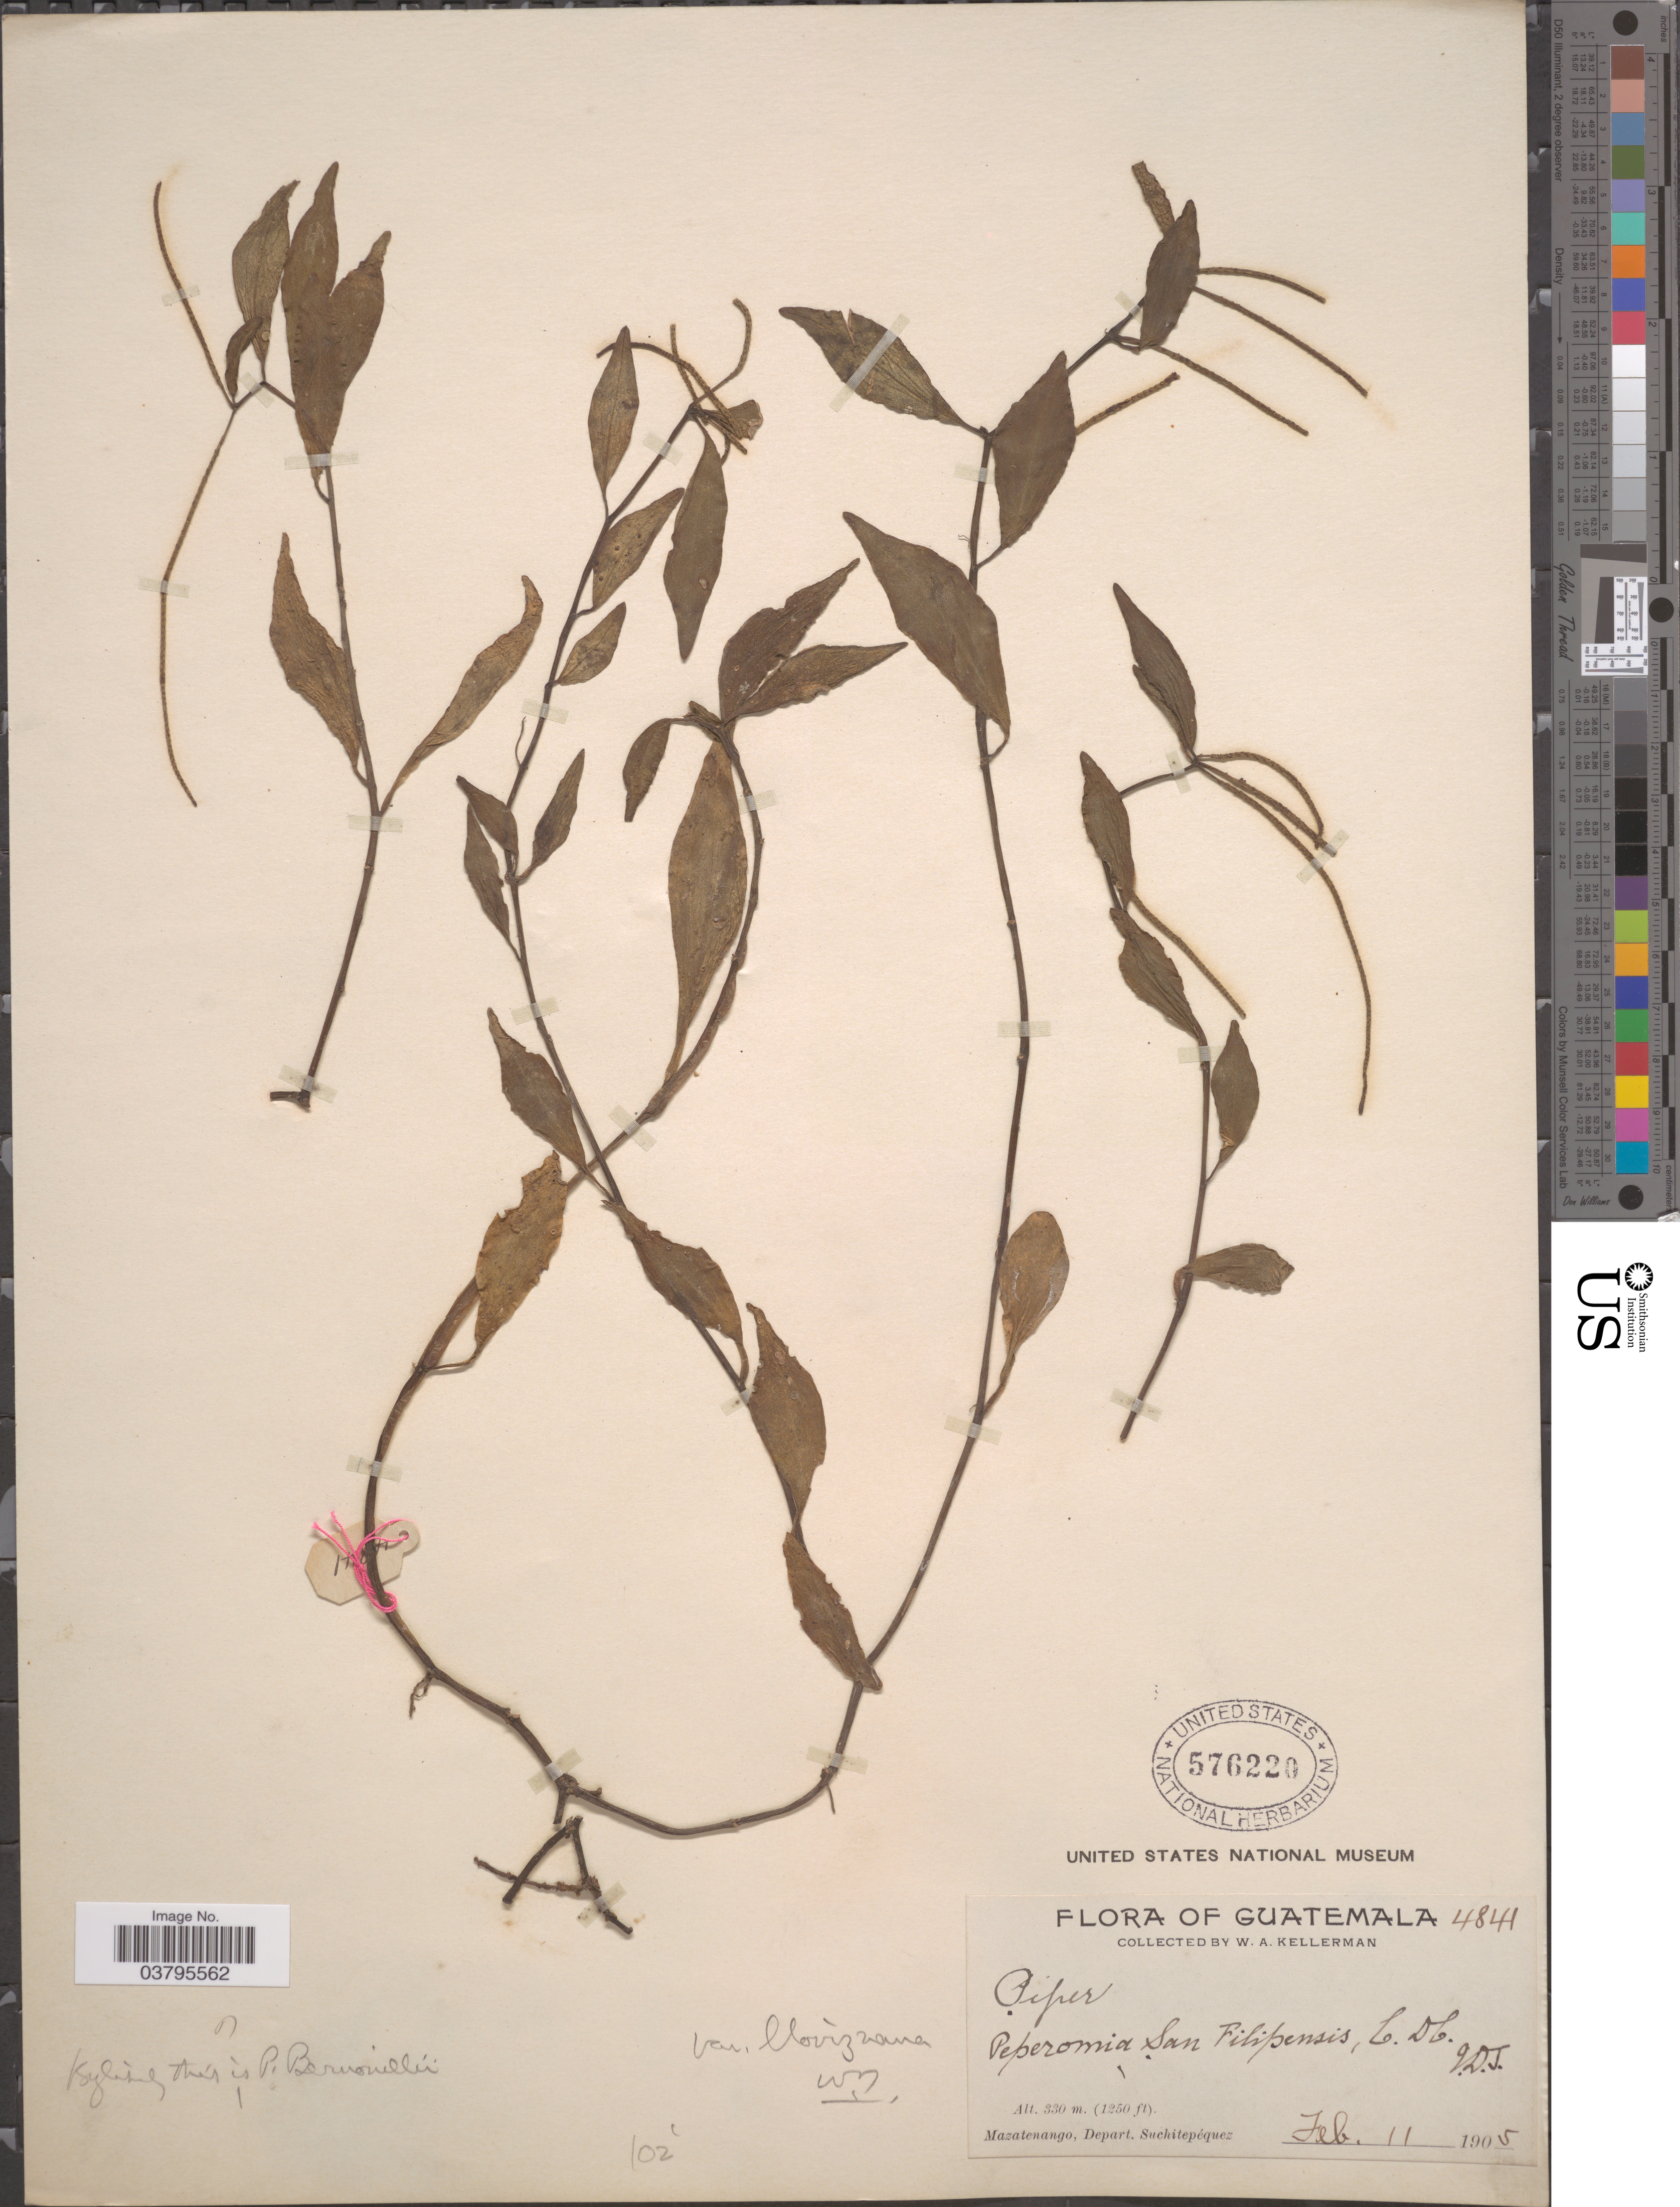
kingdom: Plantae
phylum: Tracheophyta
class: Magnoliopsida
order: Piperales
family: Piperaceae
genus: Peperomia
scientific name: Peperomia san-filipensis var. lloviziana, ined.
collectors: W. Kellerman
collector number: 4844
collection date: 1905-02-11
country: Guatemala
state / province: Suchitepequez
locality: Mazatenango, Depart. Suchitepéquez.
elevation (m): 381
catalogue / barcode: US 576220